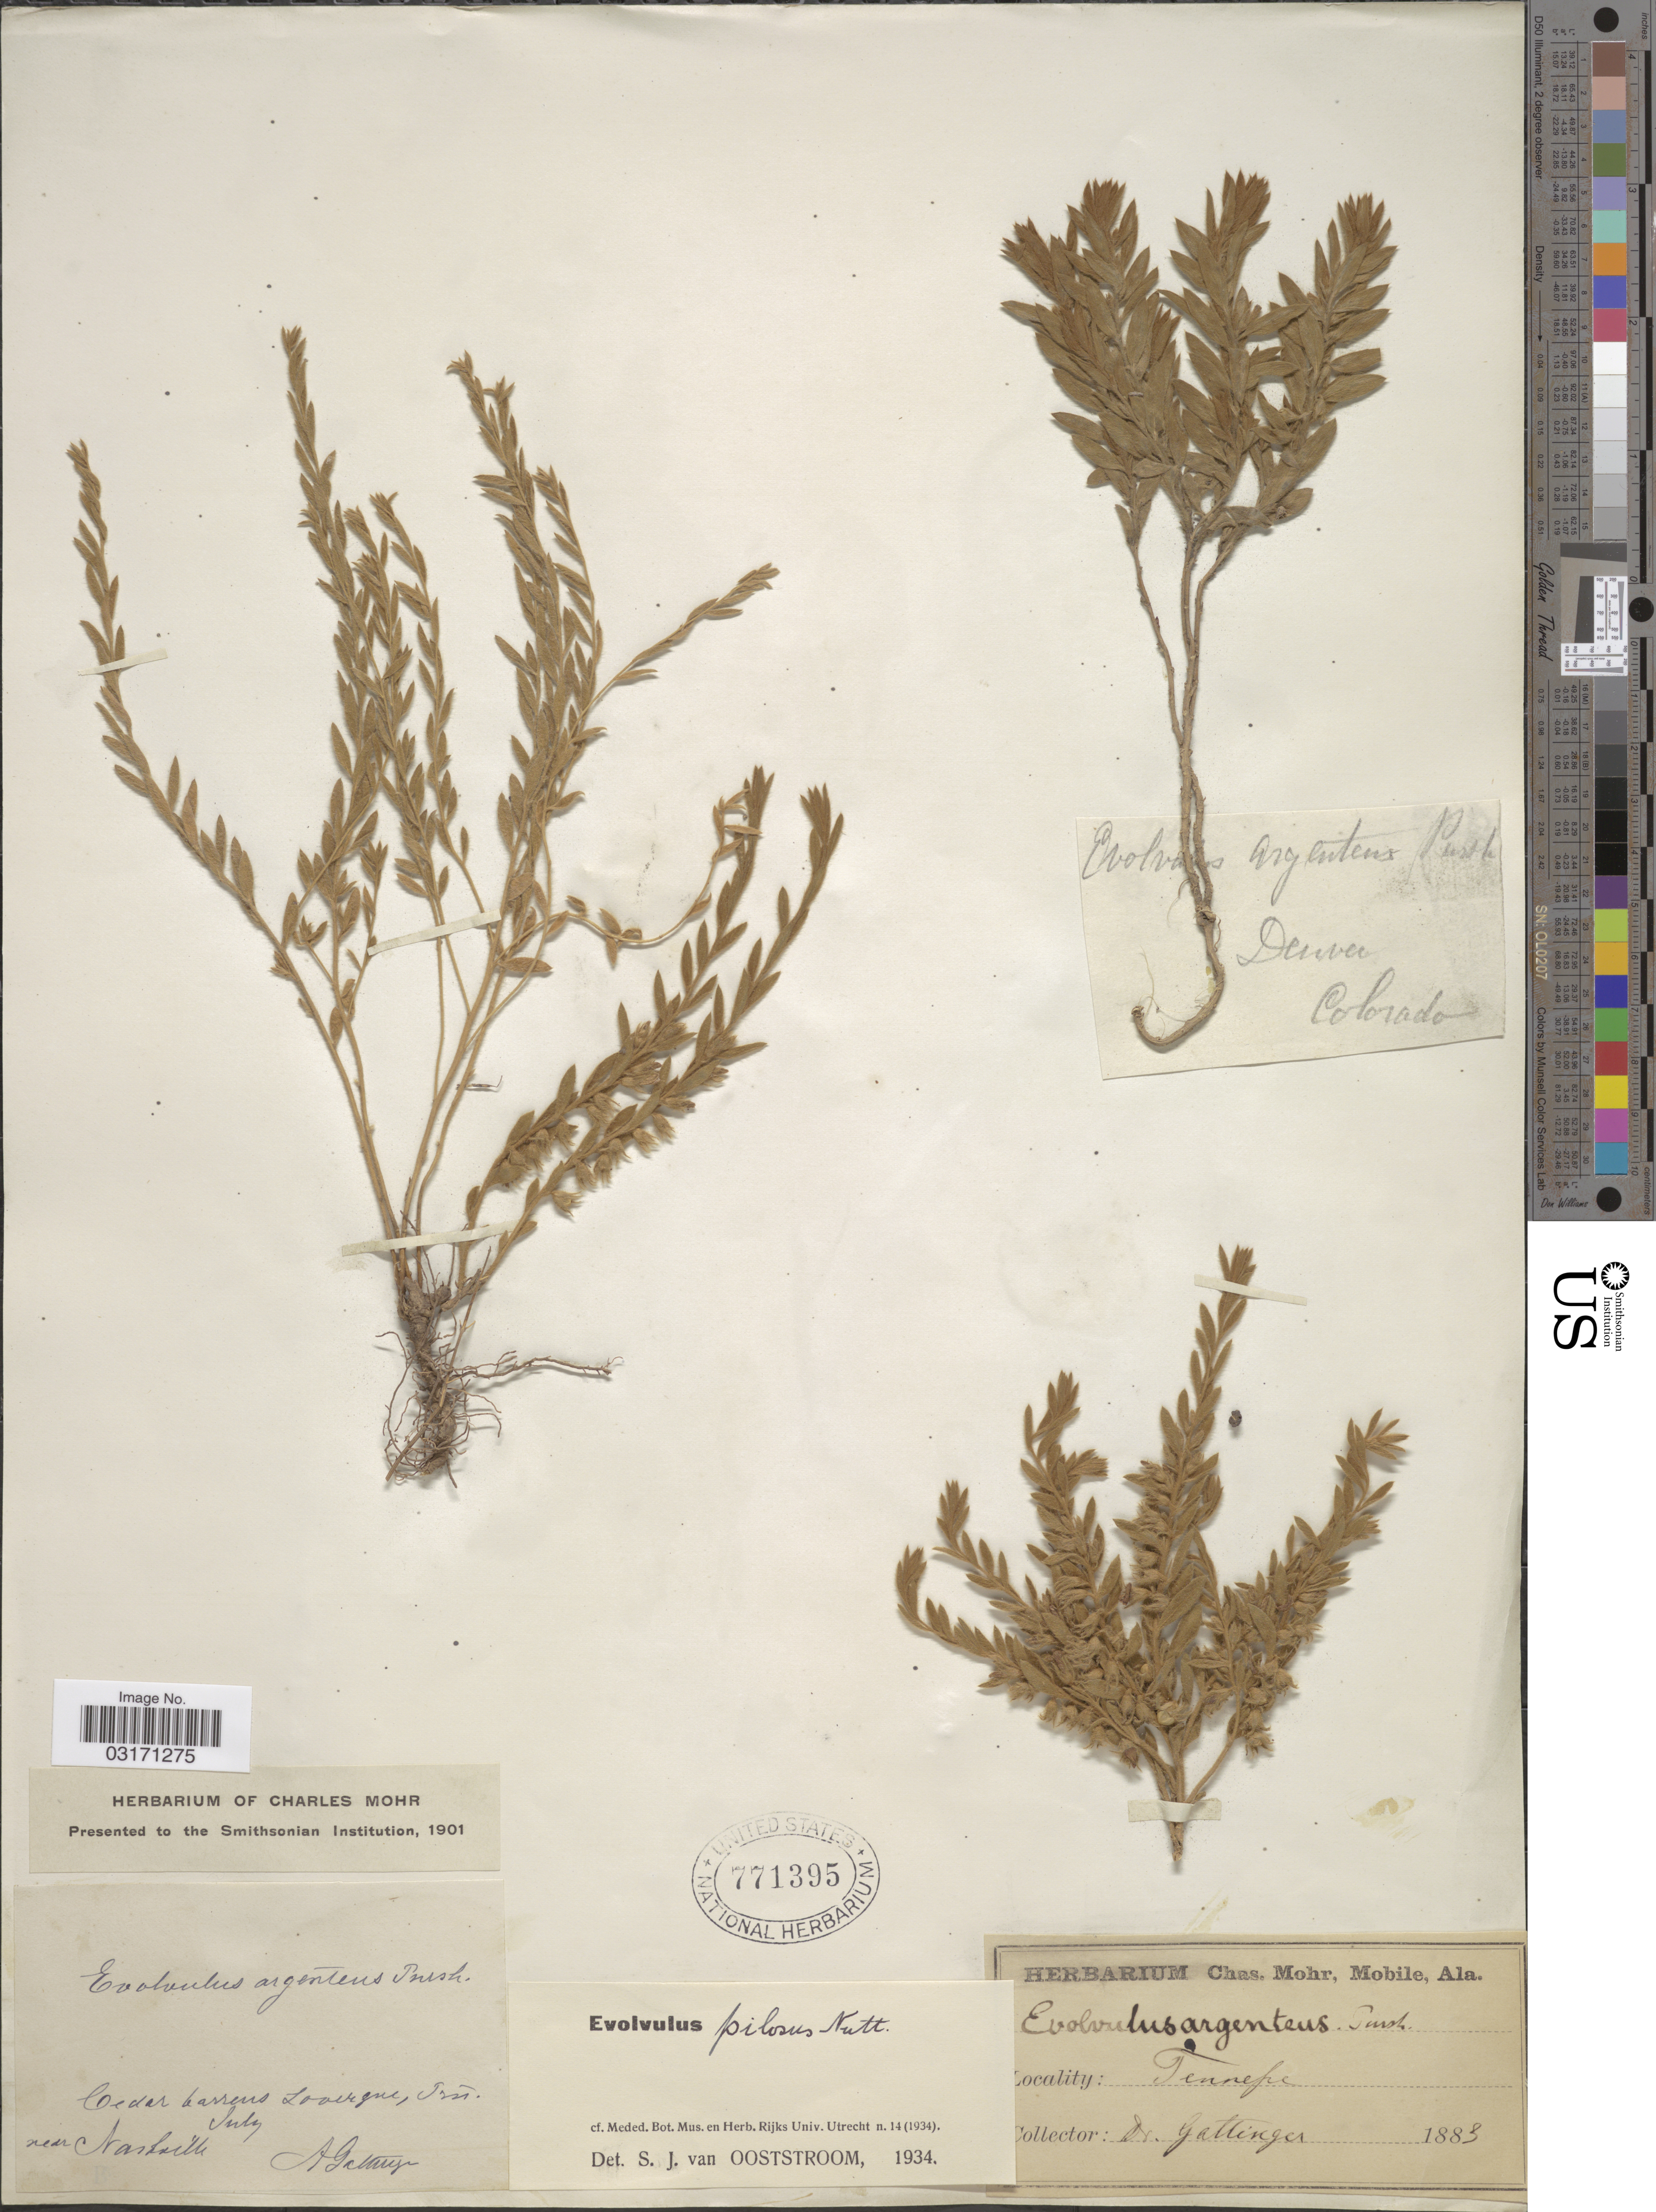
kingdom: Plantae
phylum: Tracheophyta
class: Magnoliopsida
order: Solanales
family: Convolvulaceae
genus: Evolvulus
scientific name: Evolvulus argenteus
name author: R. Br.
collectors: A. Gattinger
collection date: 1883-07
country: United States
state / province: Tennessee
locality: Cedar barrens Lavergne, near Nashville. Tennessee.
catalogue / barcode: US 771395